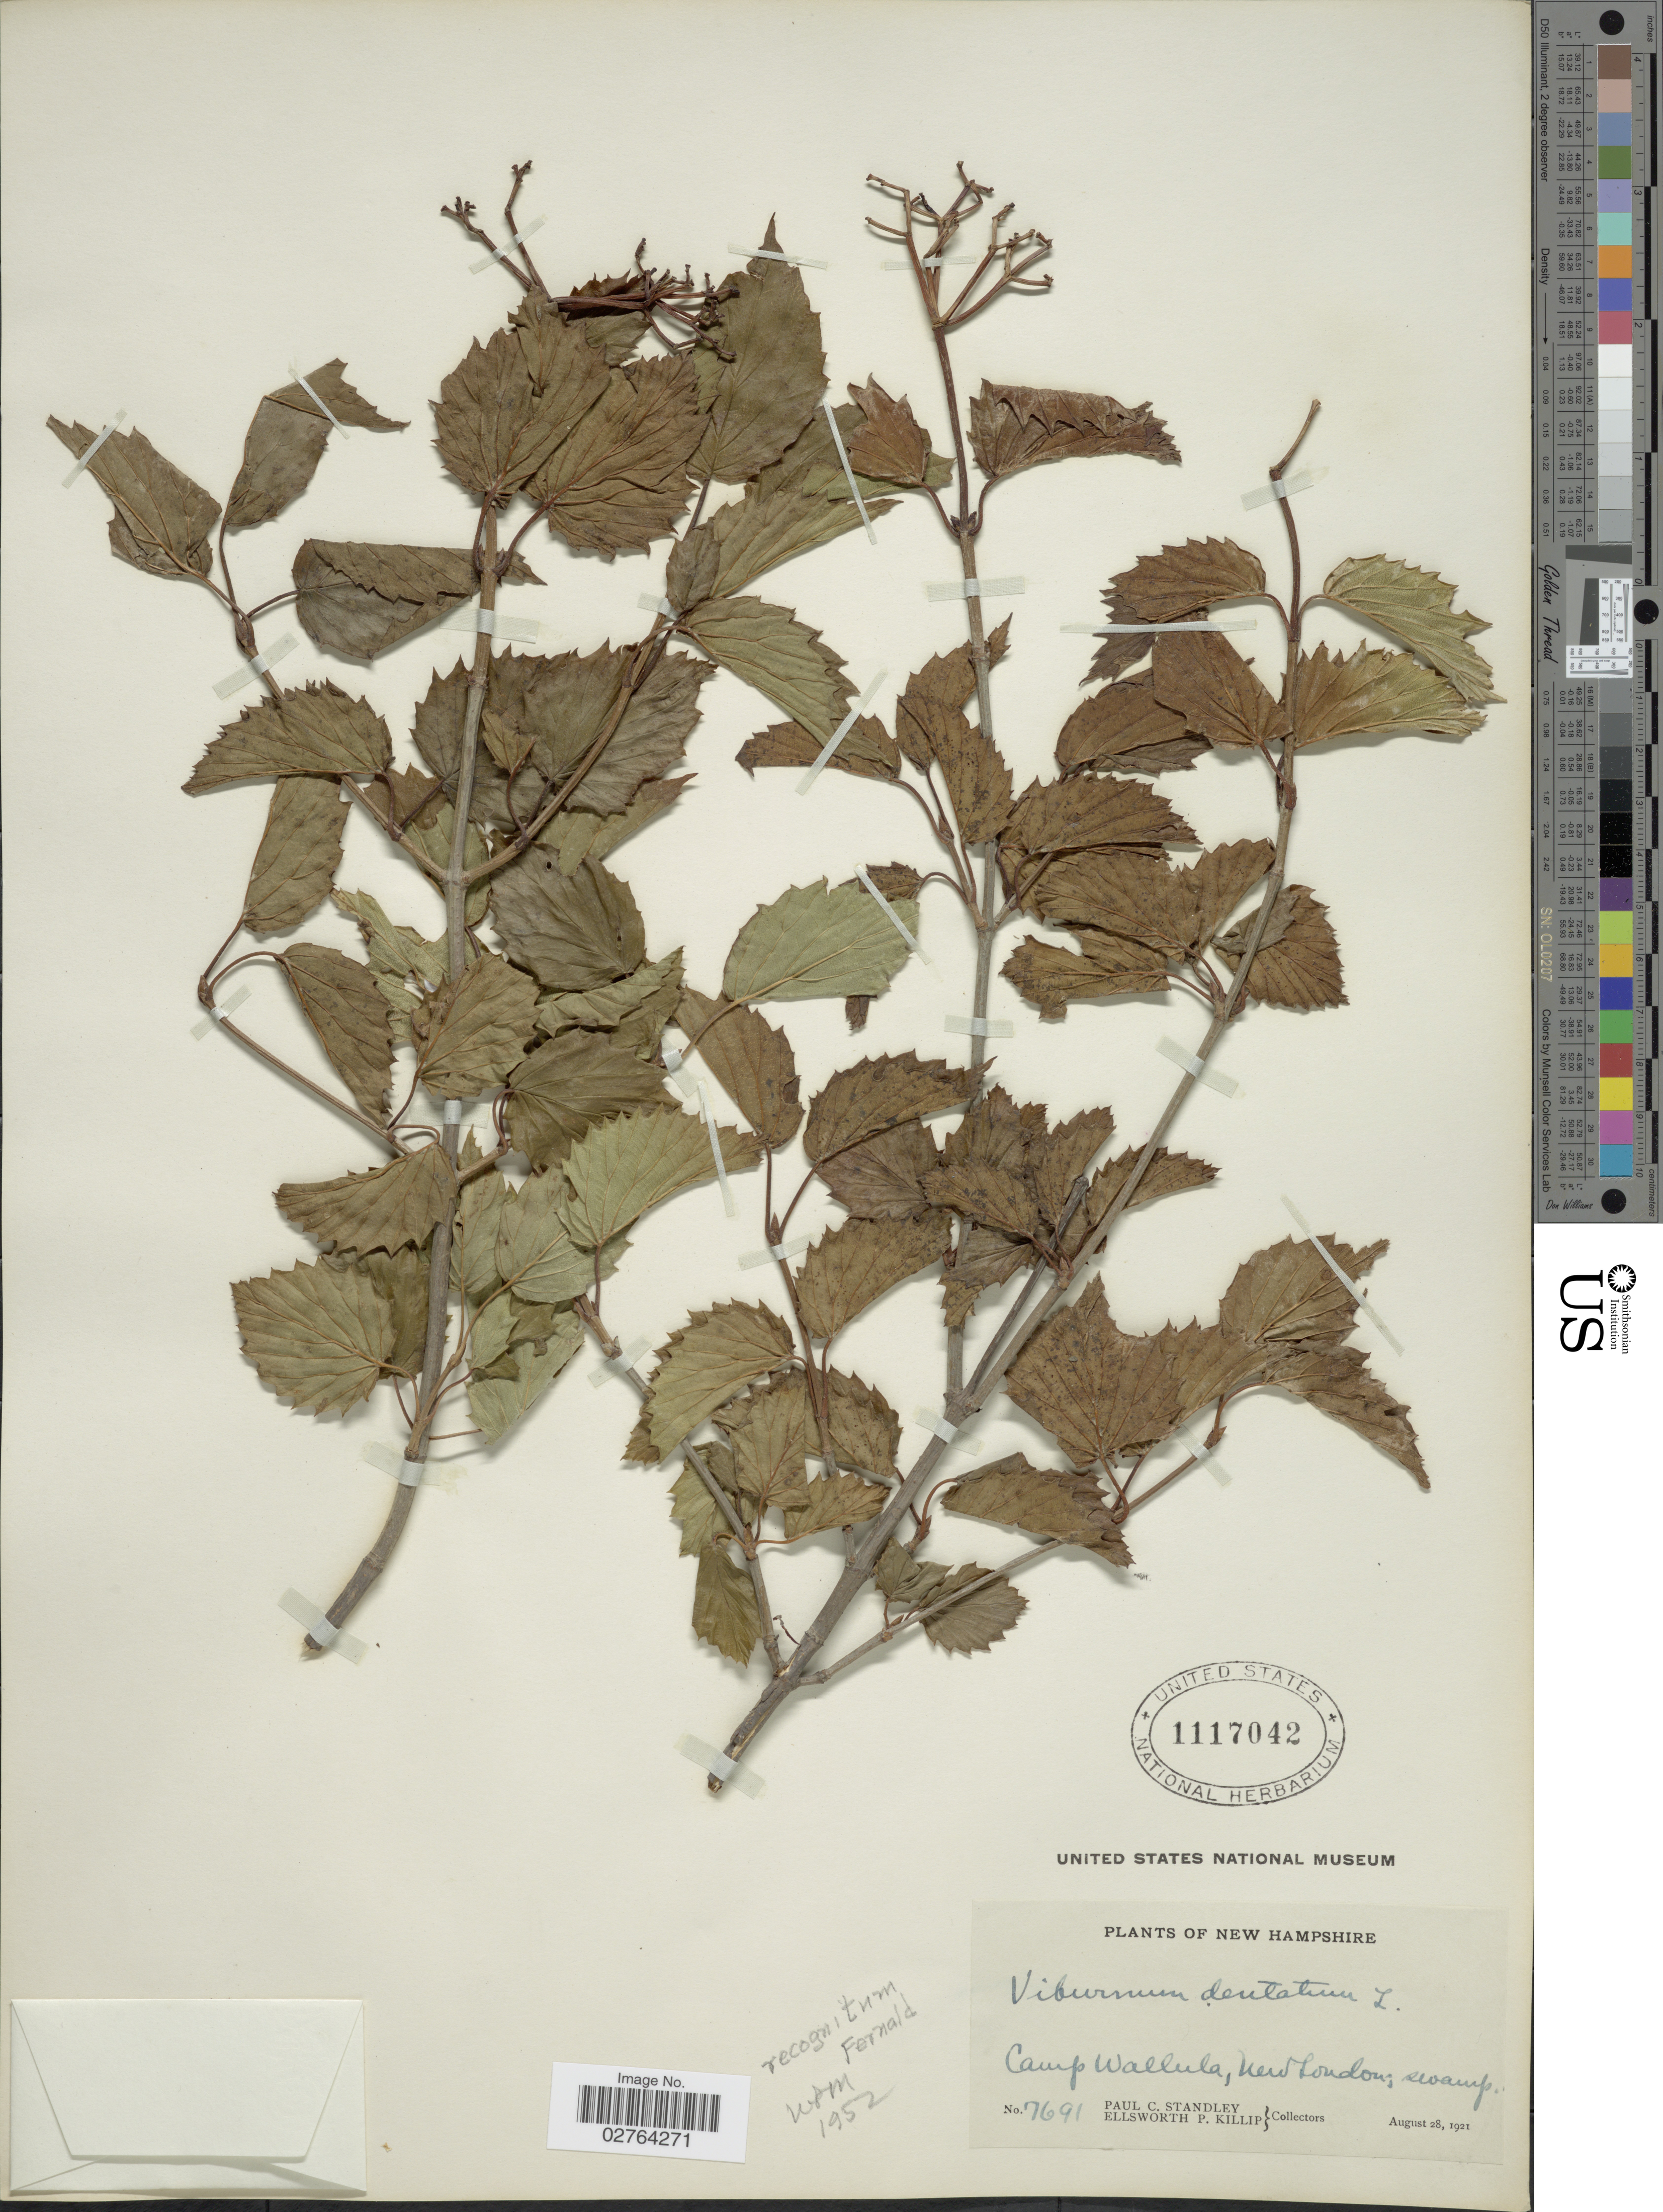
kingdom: Plantae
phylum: Tracheophyta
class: Magnoliopsida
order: Dipsacales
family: Viburnaceae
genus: Viburnum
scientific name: Viburnum recognitum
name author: Fernald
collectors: P. C. Standley & E. P. Killip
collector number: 7691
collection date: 1921-08-28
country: United States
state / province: New Hampshire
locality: Camp Wallula, New London.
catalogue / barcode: US 1117042